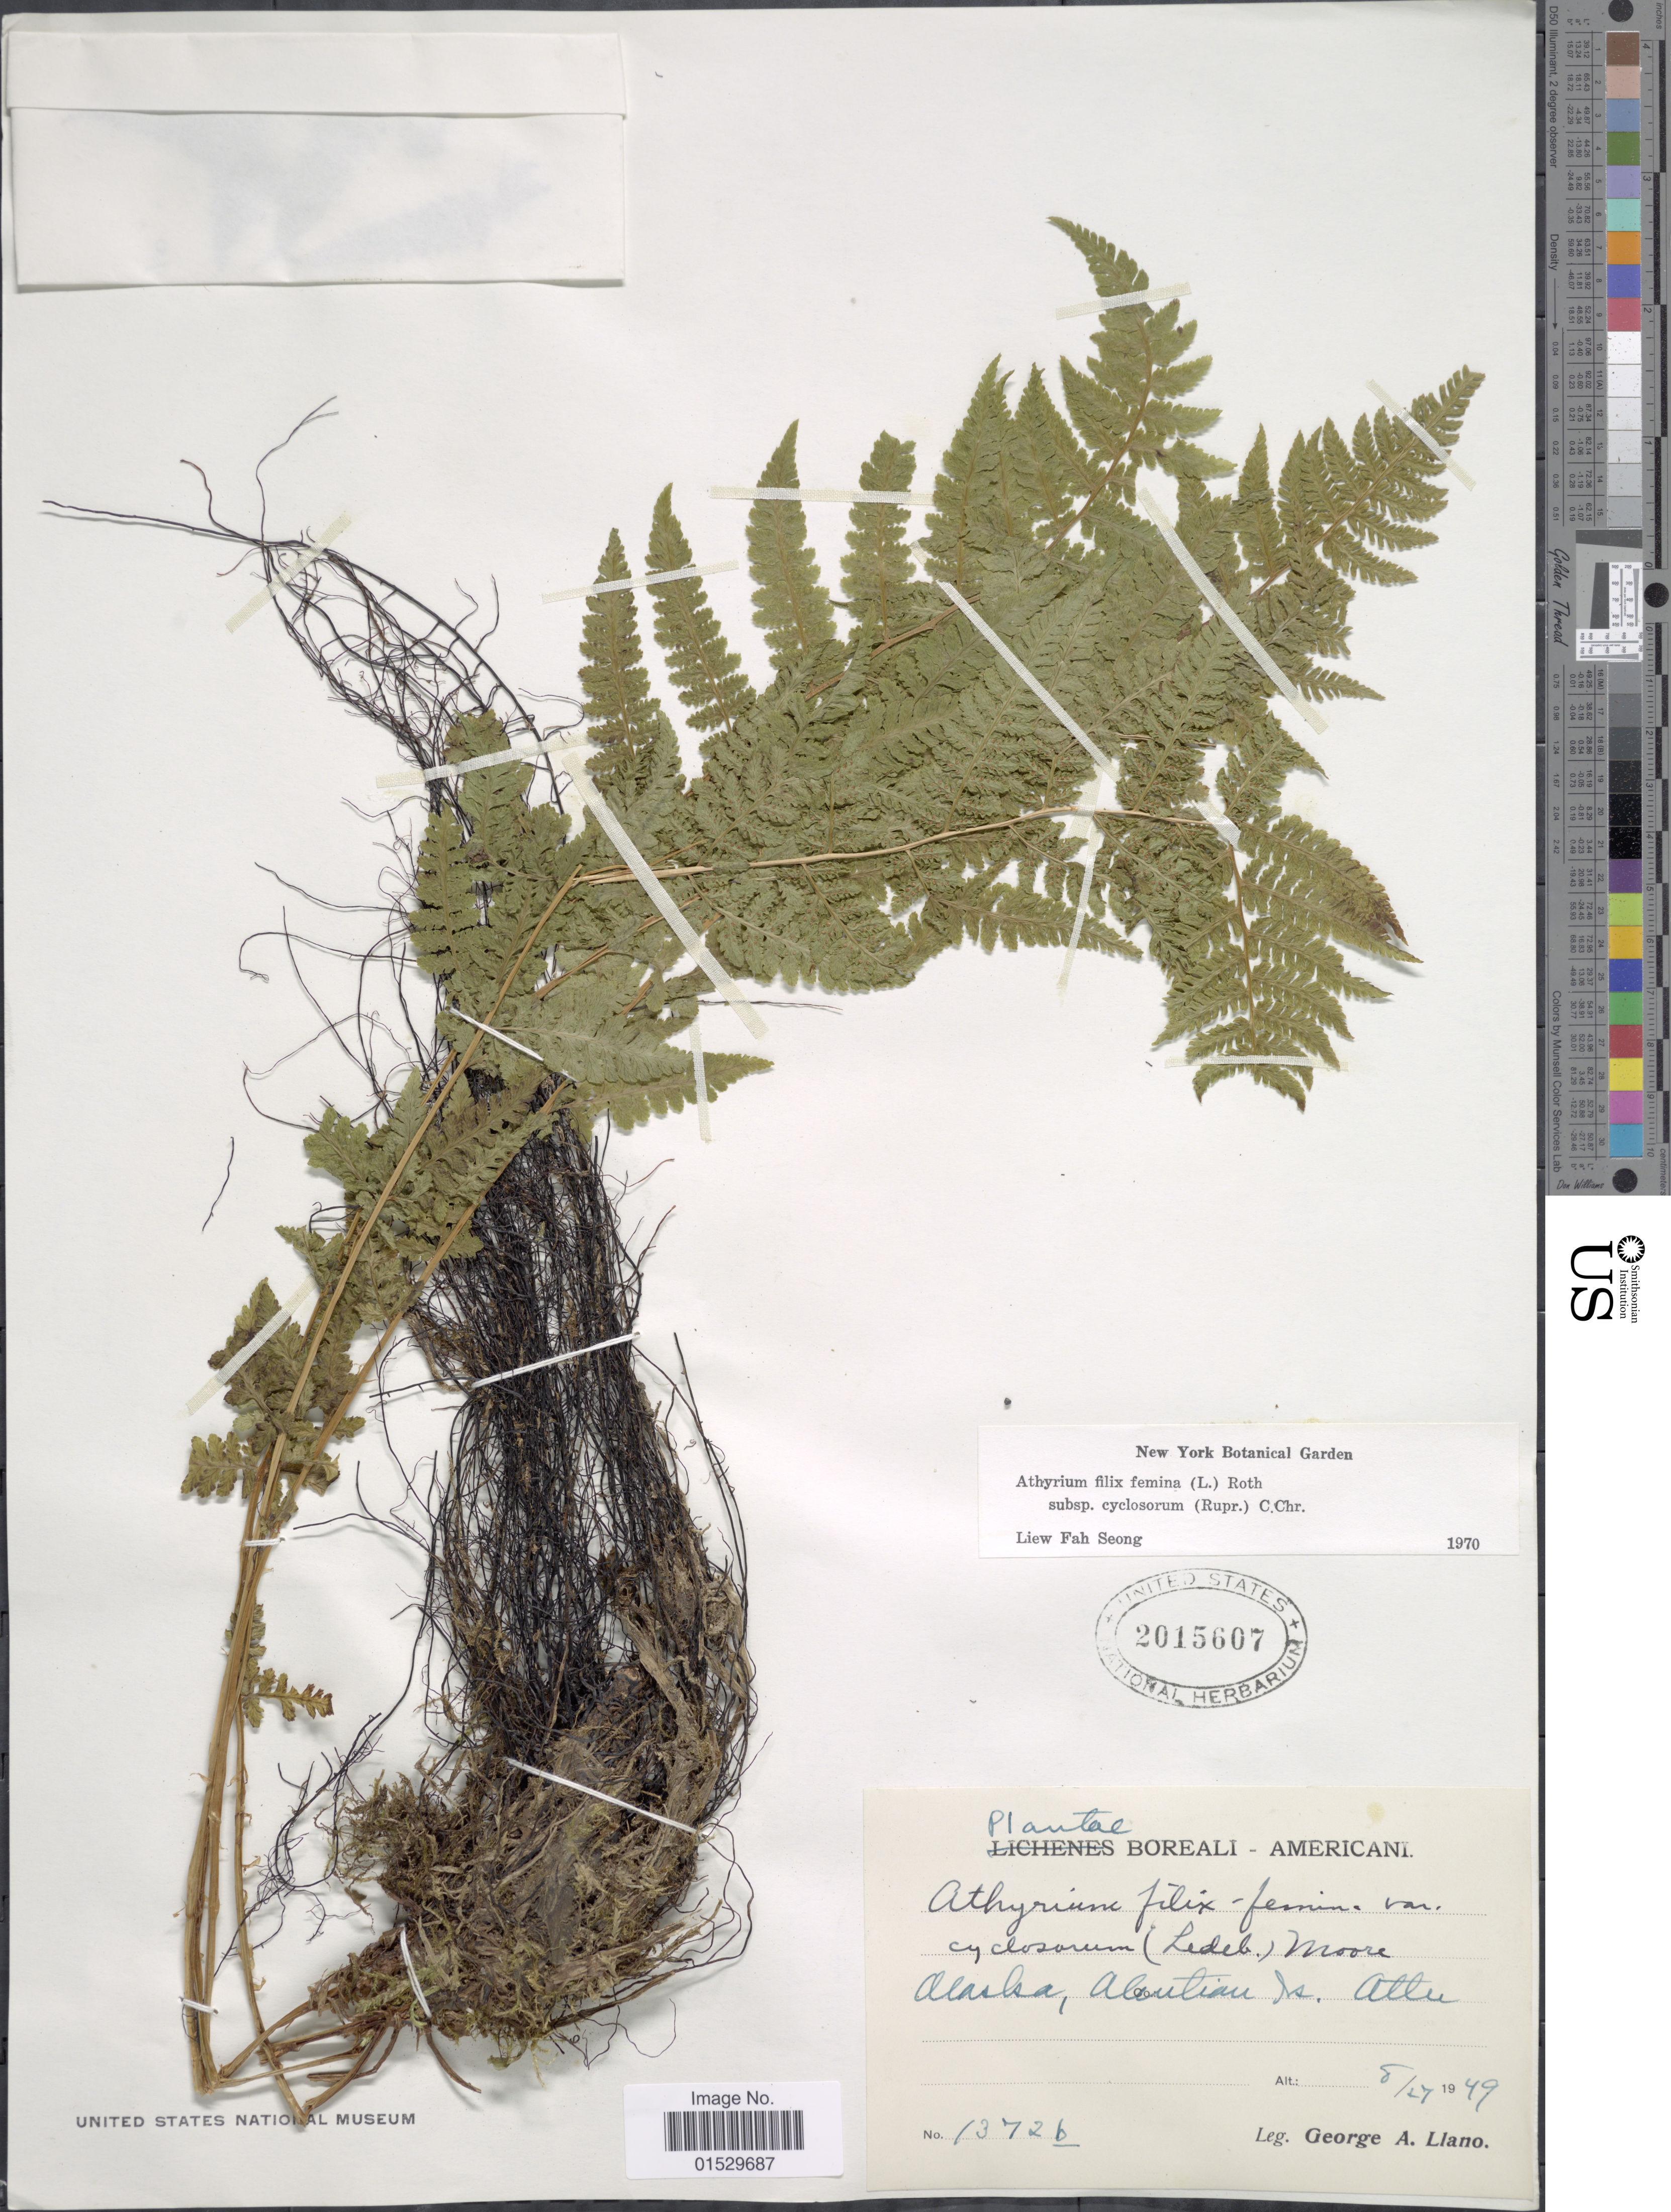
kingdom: Plantae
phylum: Tracheophyta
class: Polypodiopsida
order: Polypodiales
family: Athyriaceae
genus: Athyrium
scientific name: Athyrium filix-femina subsp. cyclosorum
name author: (Rupr.) C. Chr.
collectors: G. Llano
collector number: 13726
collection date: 1949-08-27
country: United States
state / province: Alaska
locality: Boreali-Americani, Alaska, Aleutian Is., Attu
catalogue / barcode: US 2015607